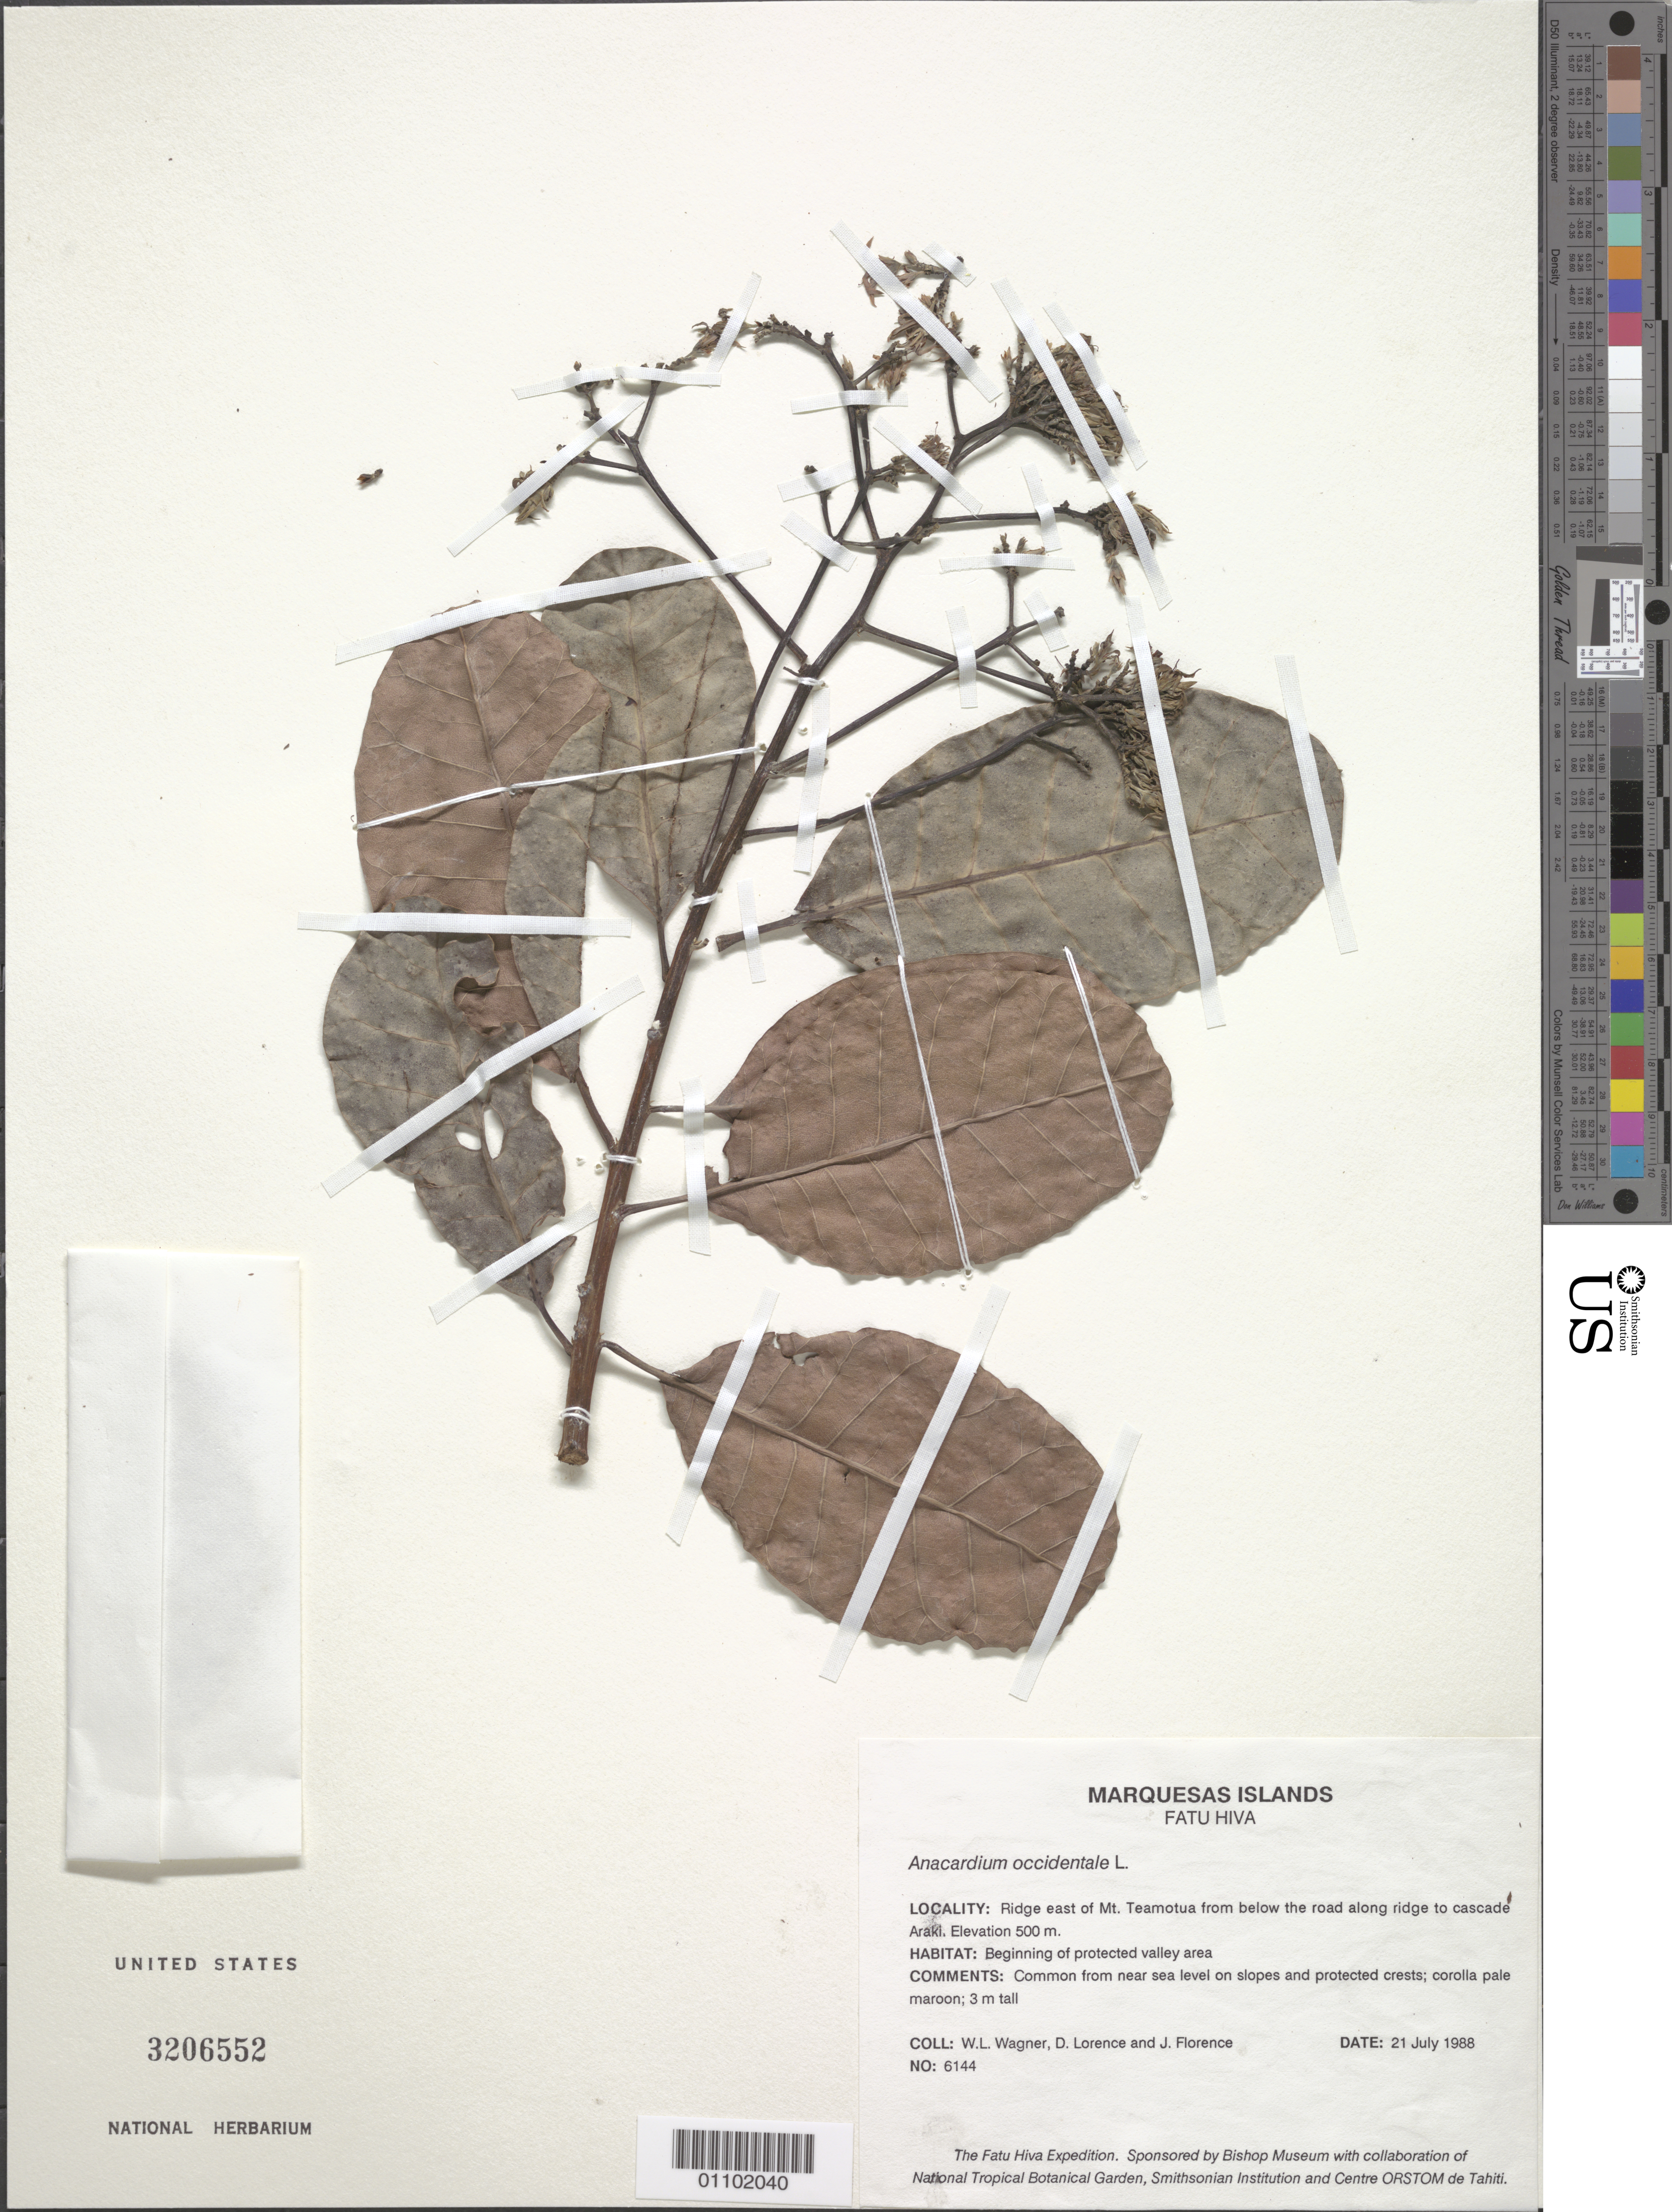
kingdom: Plantae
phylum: Tracheophyta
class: Magnoliopsida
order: Sapindales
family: Anacardiaceae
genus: Anacardium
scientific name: Anacardium occidentale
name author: L.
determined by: Florence, J.; Wagner, W. L.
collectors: W. L. Wagner, D. Lorence & J. Florence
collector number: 6144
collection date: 1988-07-21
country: French Polynesia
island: Fatu Hiva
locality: ridge E of Mt. Teamotua from below the road along ridge to cascade Araki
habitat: Beginning of protected valley area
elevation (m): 500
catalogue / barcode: US 3206552